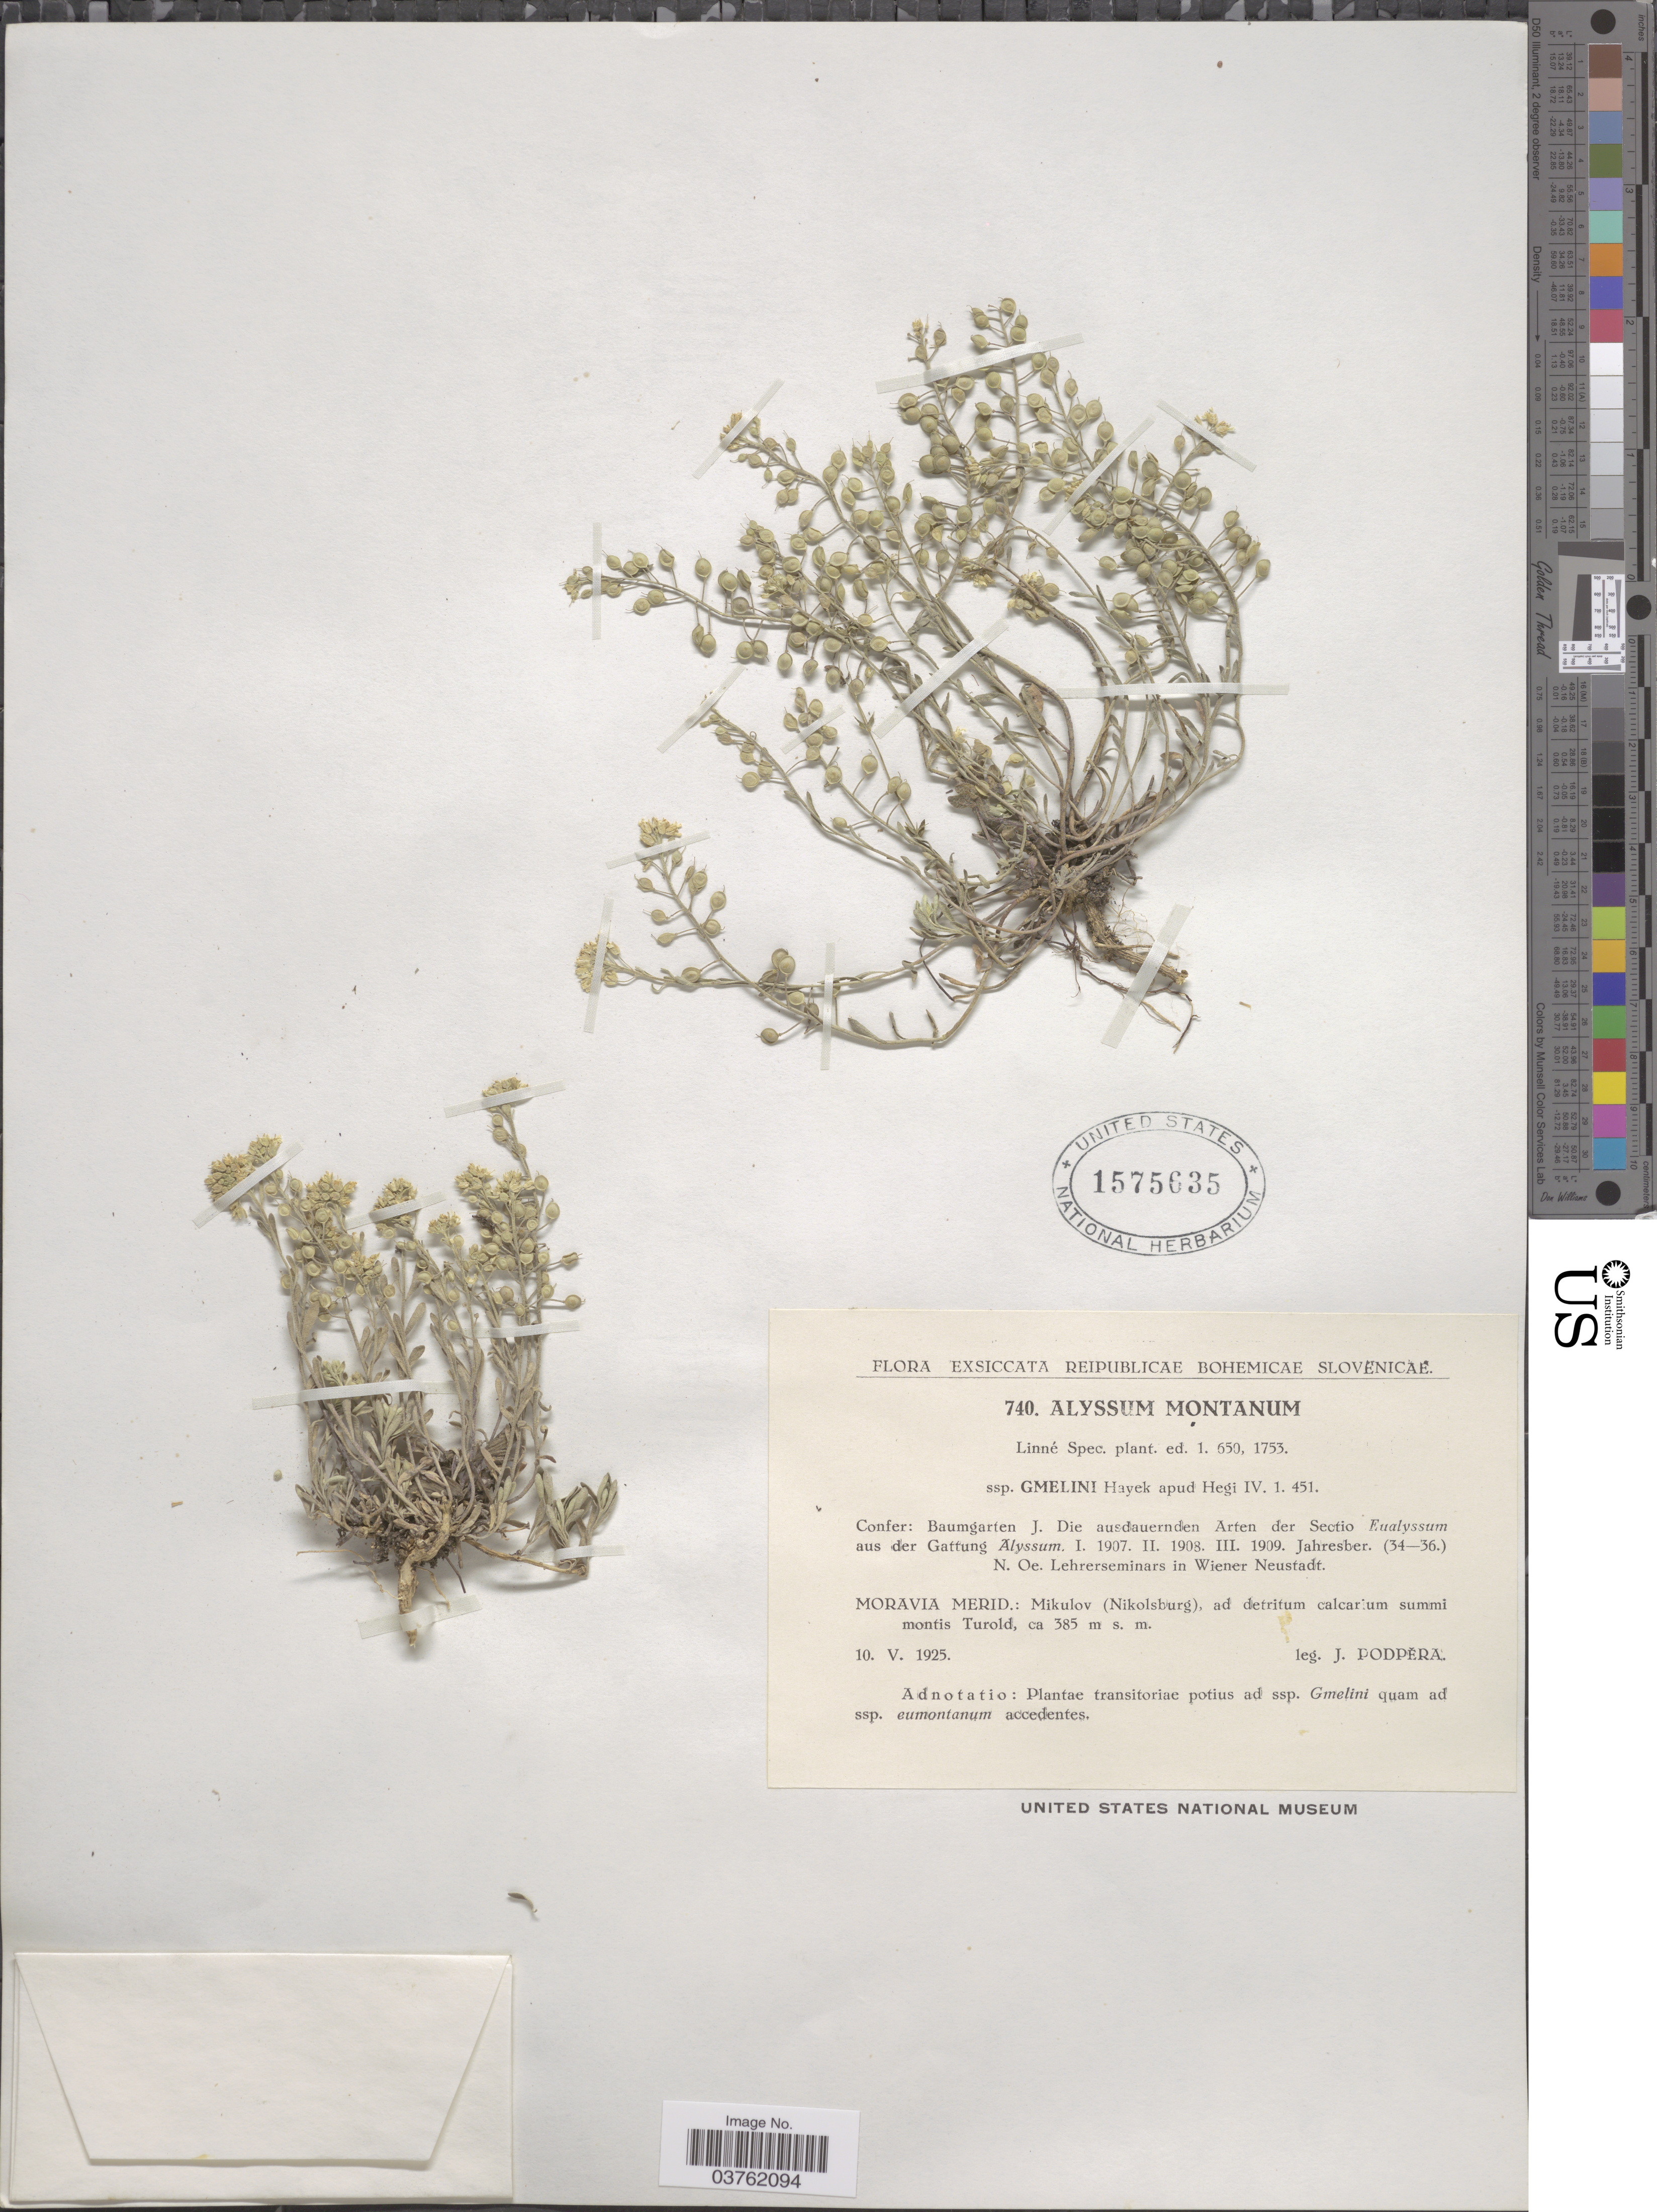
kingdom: Plantae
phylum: Tracheophyta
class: Magnoliopsida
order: Brassicales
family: Brassicaceae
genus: Alyssum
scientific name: Alyssum montanum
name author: L.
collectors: J. Podpera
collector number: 740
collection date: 1925-05-10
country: Czechia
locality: Reipublicae Bohemicae Slovenicae. Moravia Merid.: Mikulov (Nikolsburg), ad detritum calcarium summi montis Turold.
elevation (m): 385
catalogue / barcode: US 1575635